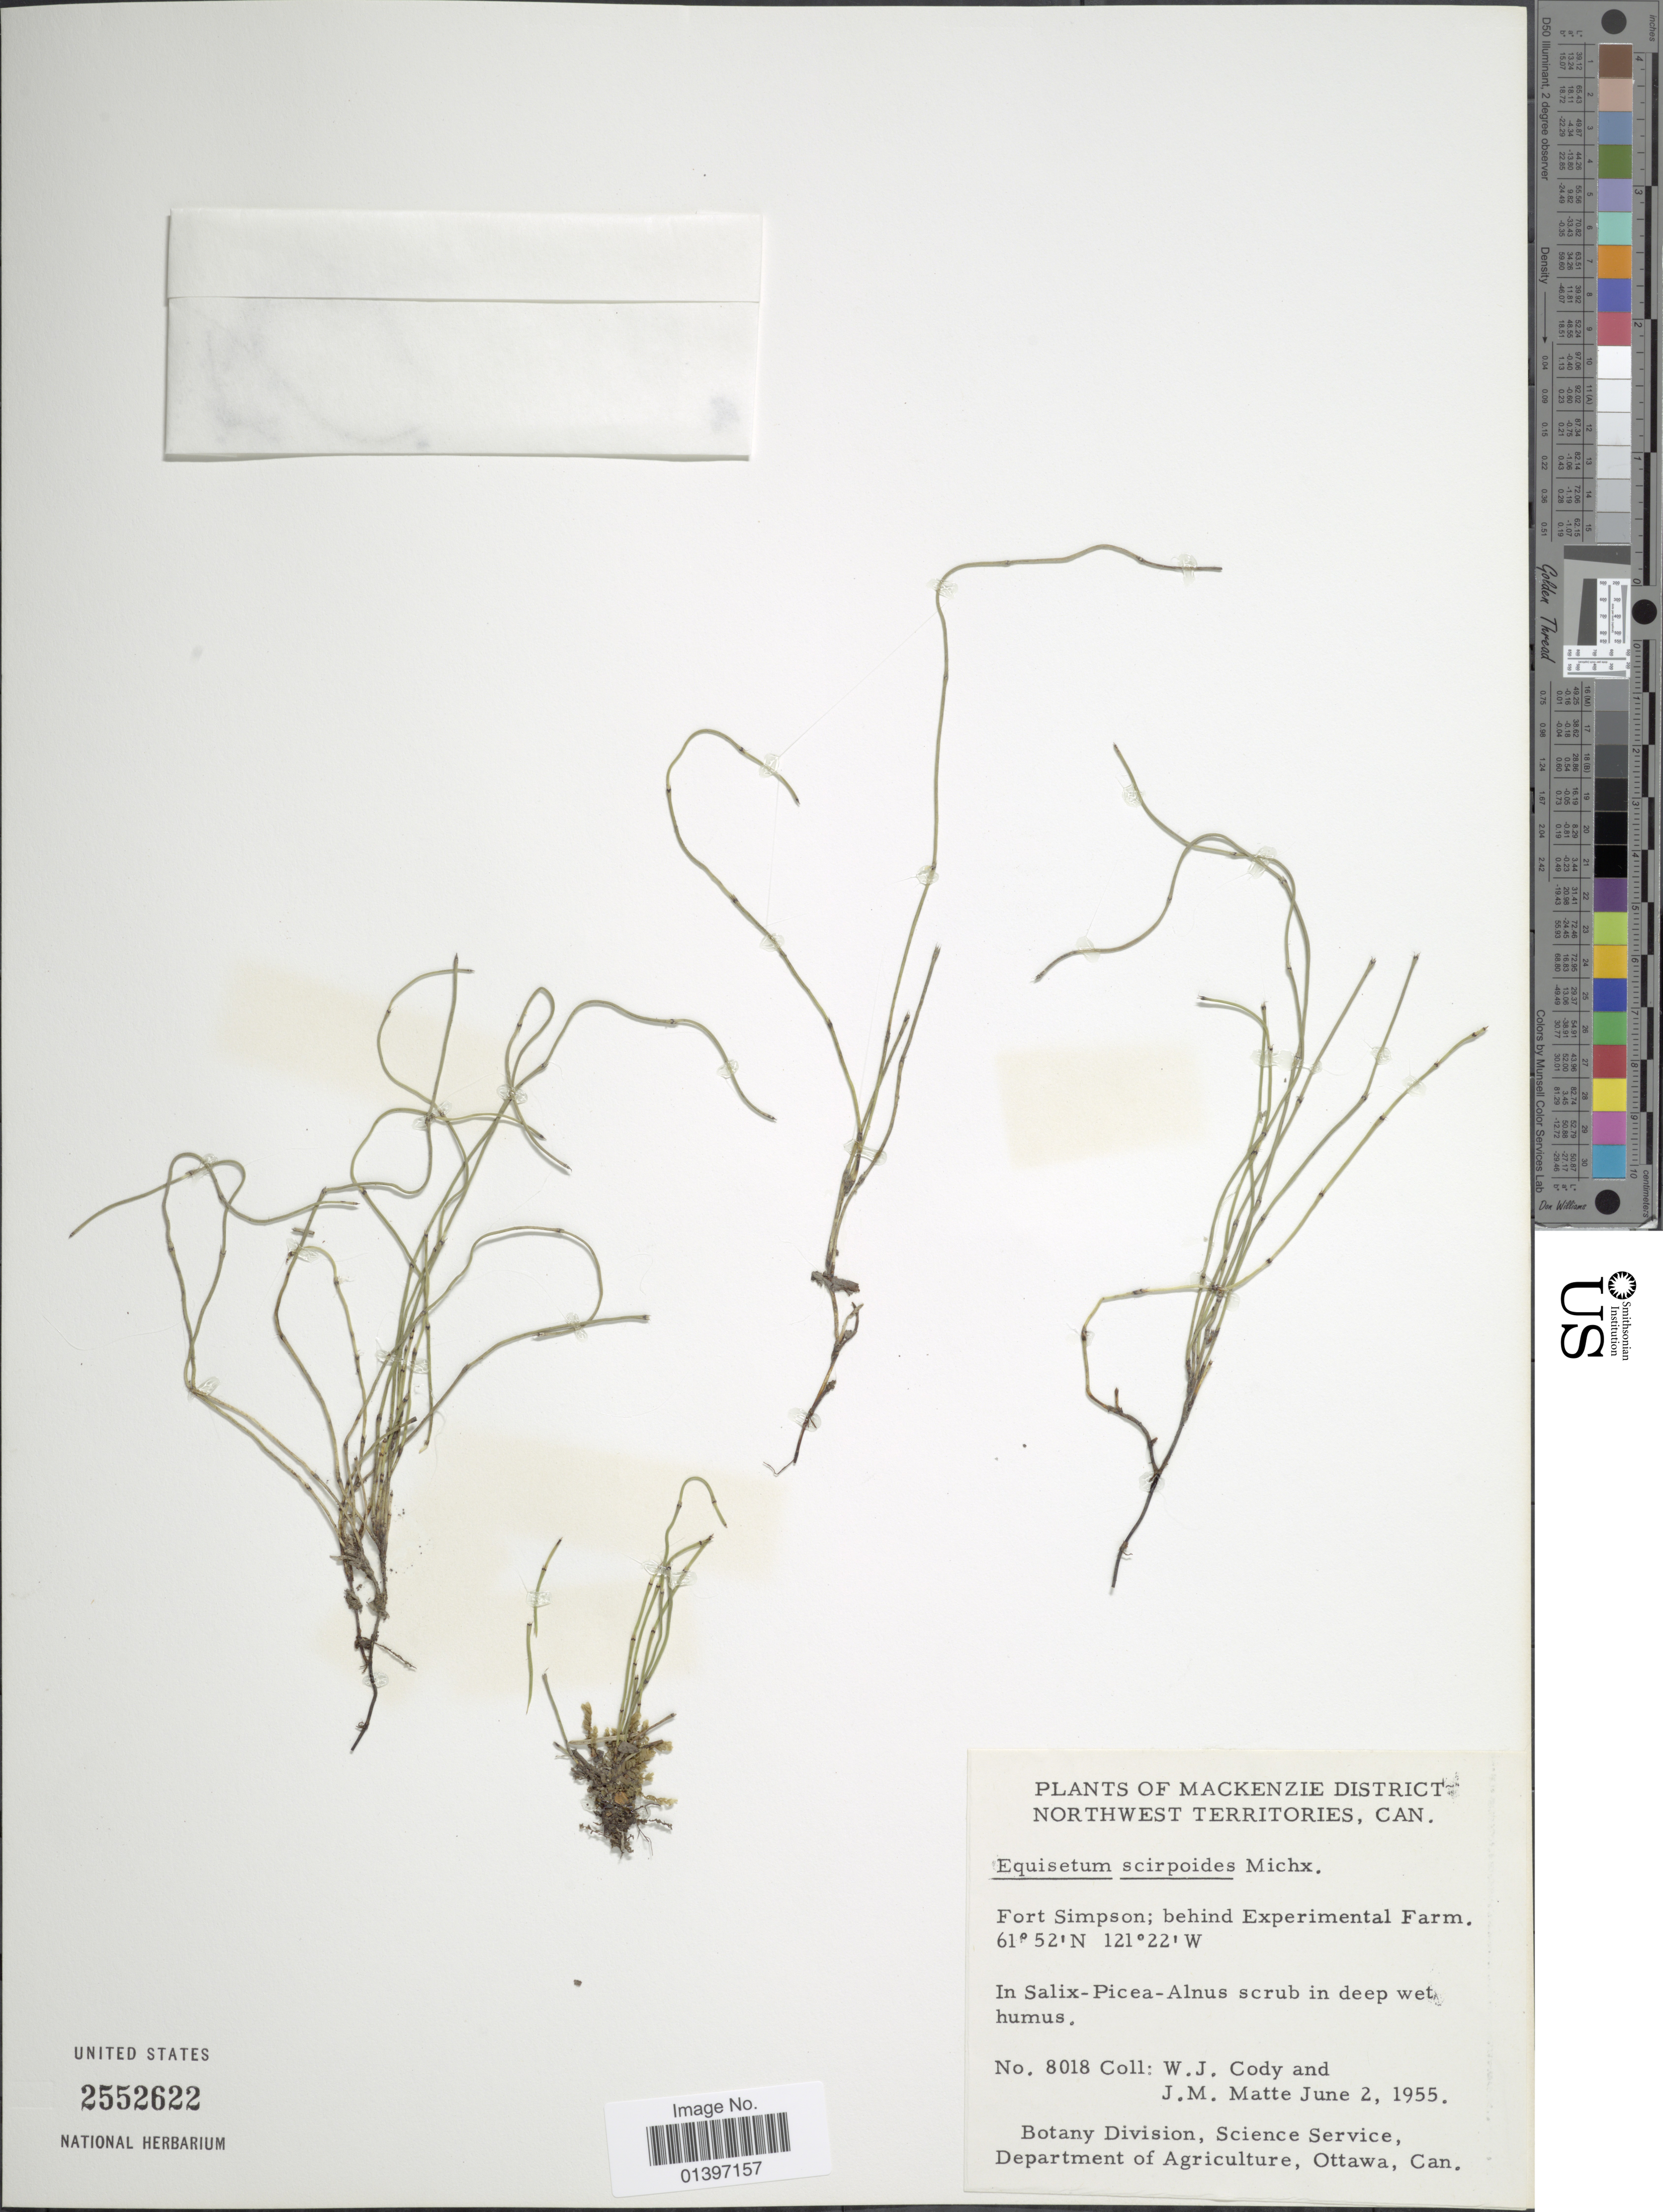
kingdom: Plantae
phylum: Tracheophyta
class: Polypodiopsida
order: Equisetales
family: Equisetaceae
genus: Equisetum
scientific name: Equisetum scirpoides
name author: Michx.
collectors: W. Cody & J. Matte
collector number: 8018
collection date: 1955-06-02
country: Canada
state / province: Northwest Territories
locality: Mackenzie District, Fort Simpson; behind Experimental Farm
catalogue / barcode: US 2552622